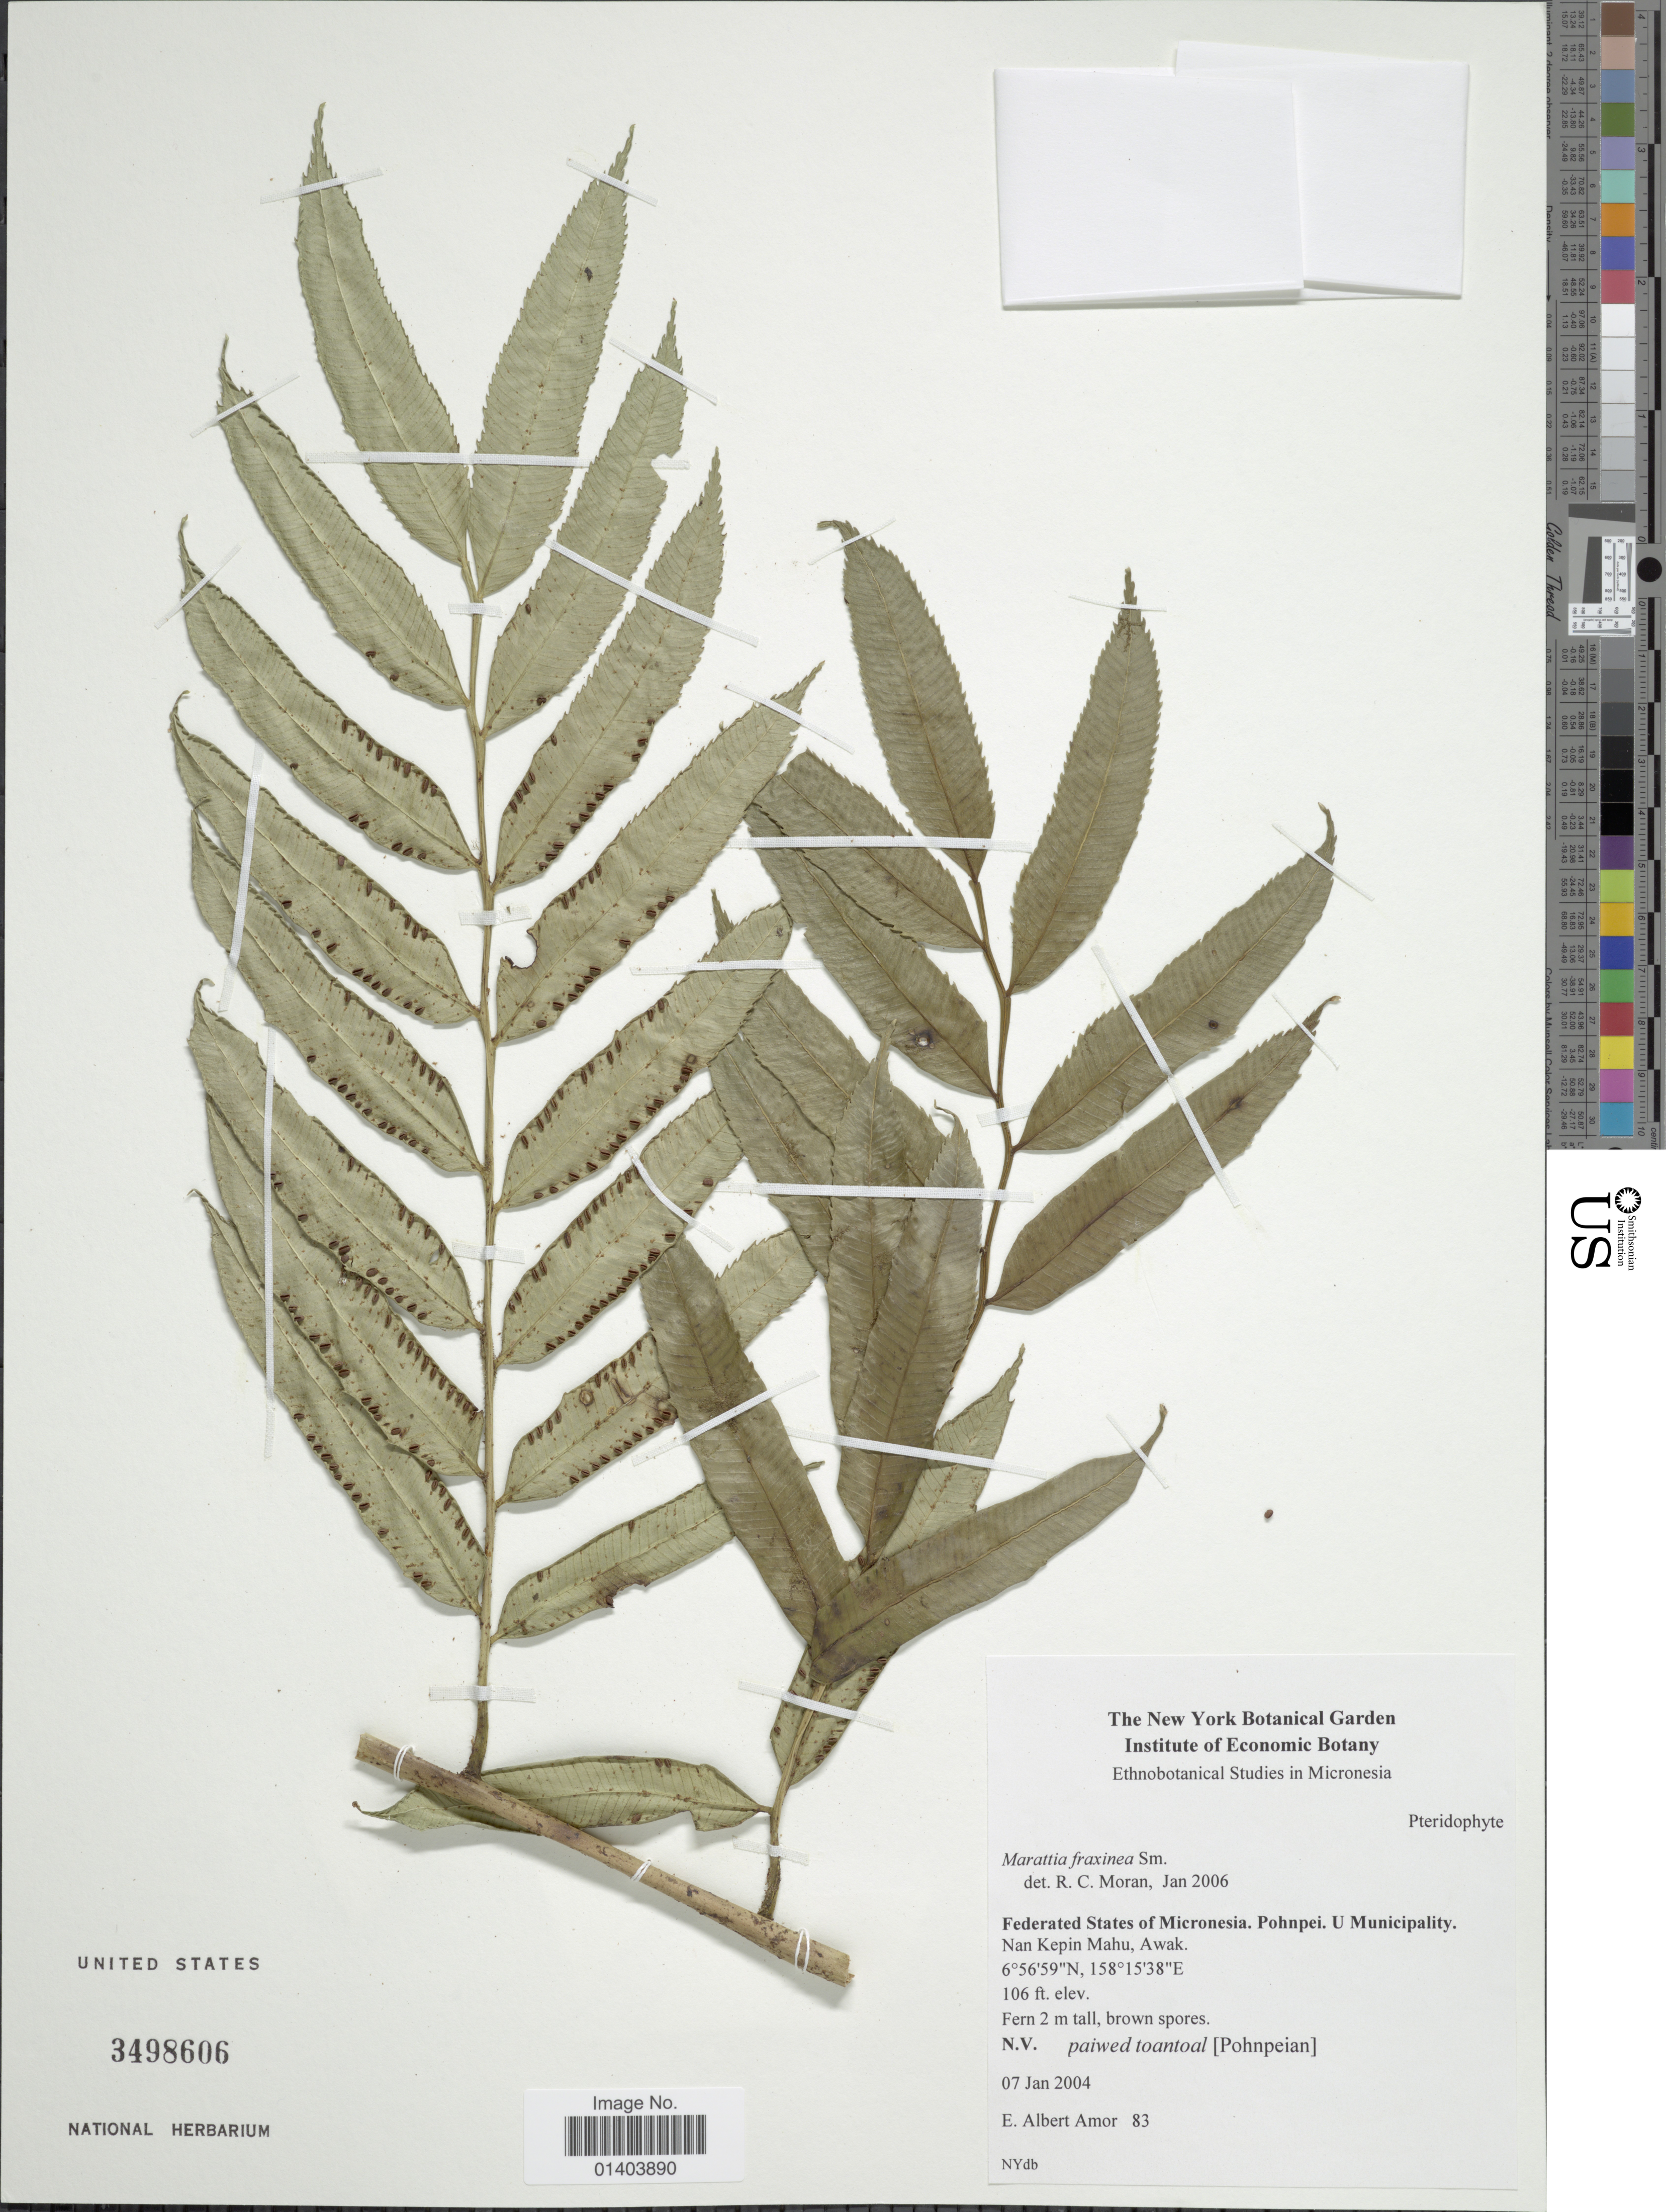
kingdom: Plantae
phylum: Tracheophyta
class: Polypodiopsida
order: Marattiales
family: Marattiaceae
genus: Ptisana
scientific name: Ptisana fraxinea var. fraxinea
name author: (Sm.) Murdock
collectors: E. A. Amor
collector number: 83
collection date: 2004-01-07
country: Micronesia, Federated States of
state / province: Pohnpei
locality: Federated States of Micronesia, U Municipality. nan Kepin Mahu, Awak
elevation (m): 32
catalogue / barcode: US 3498606